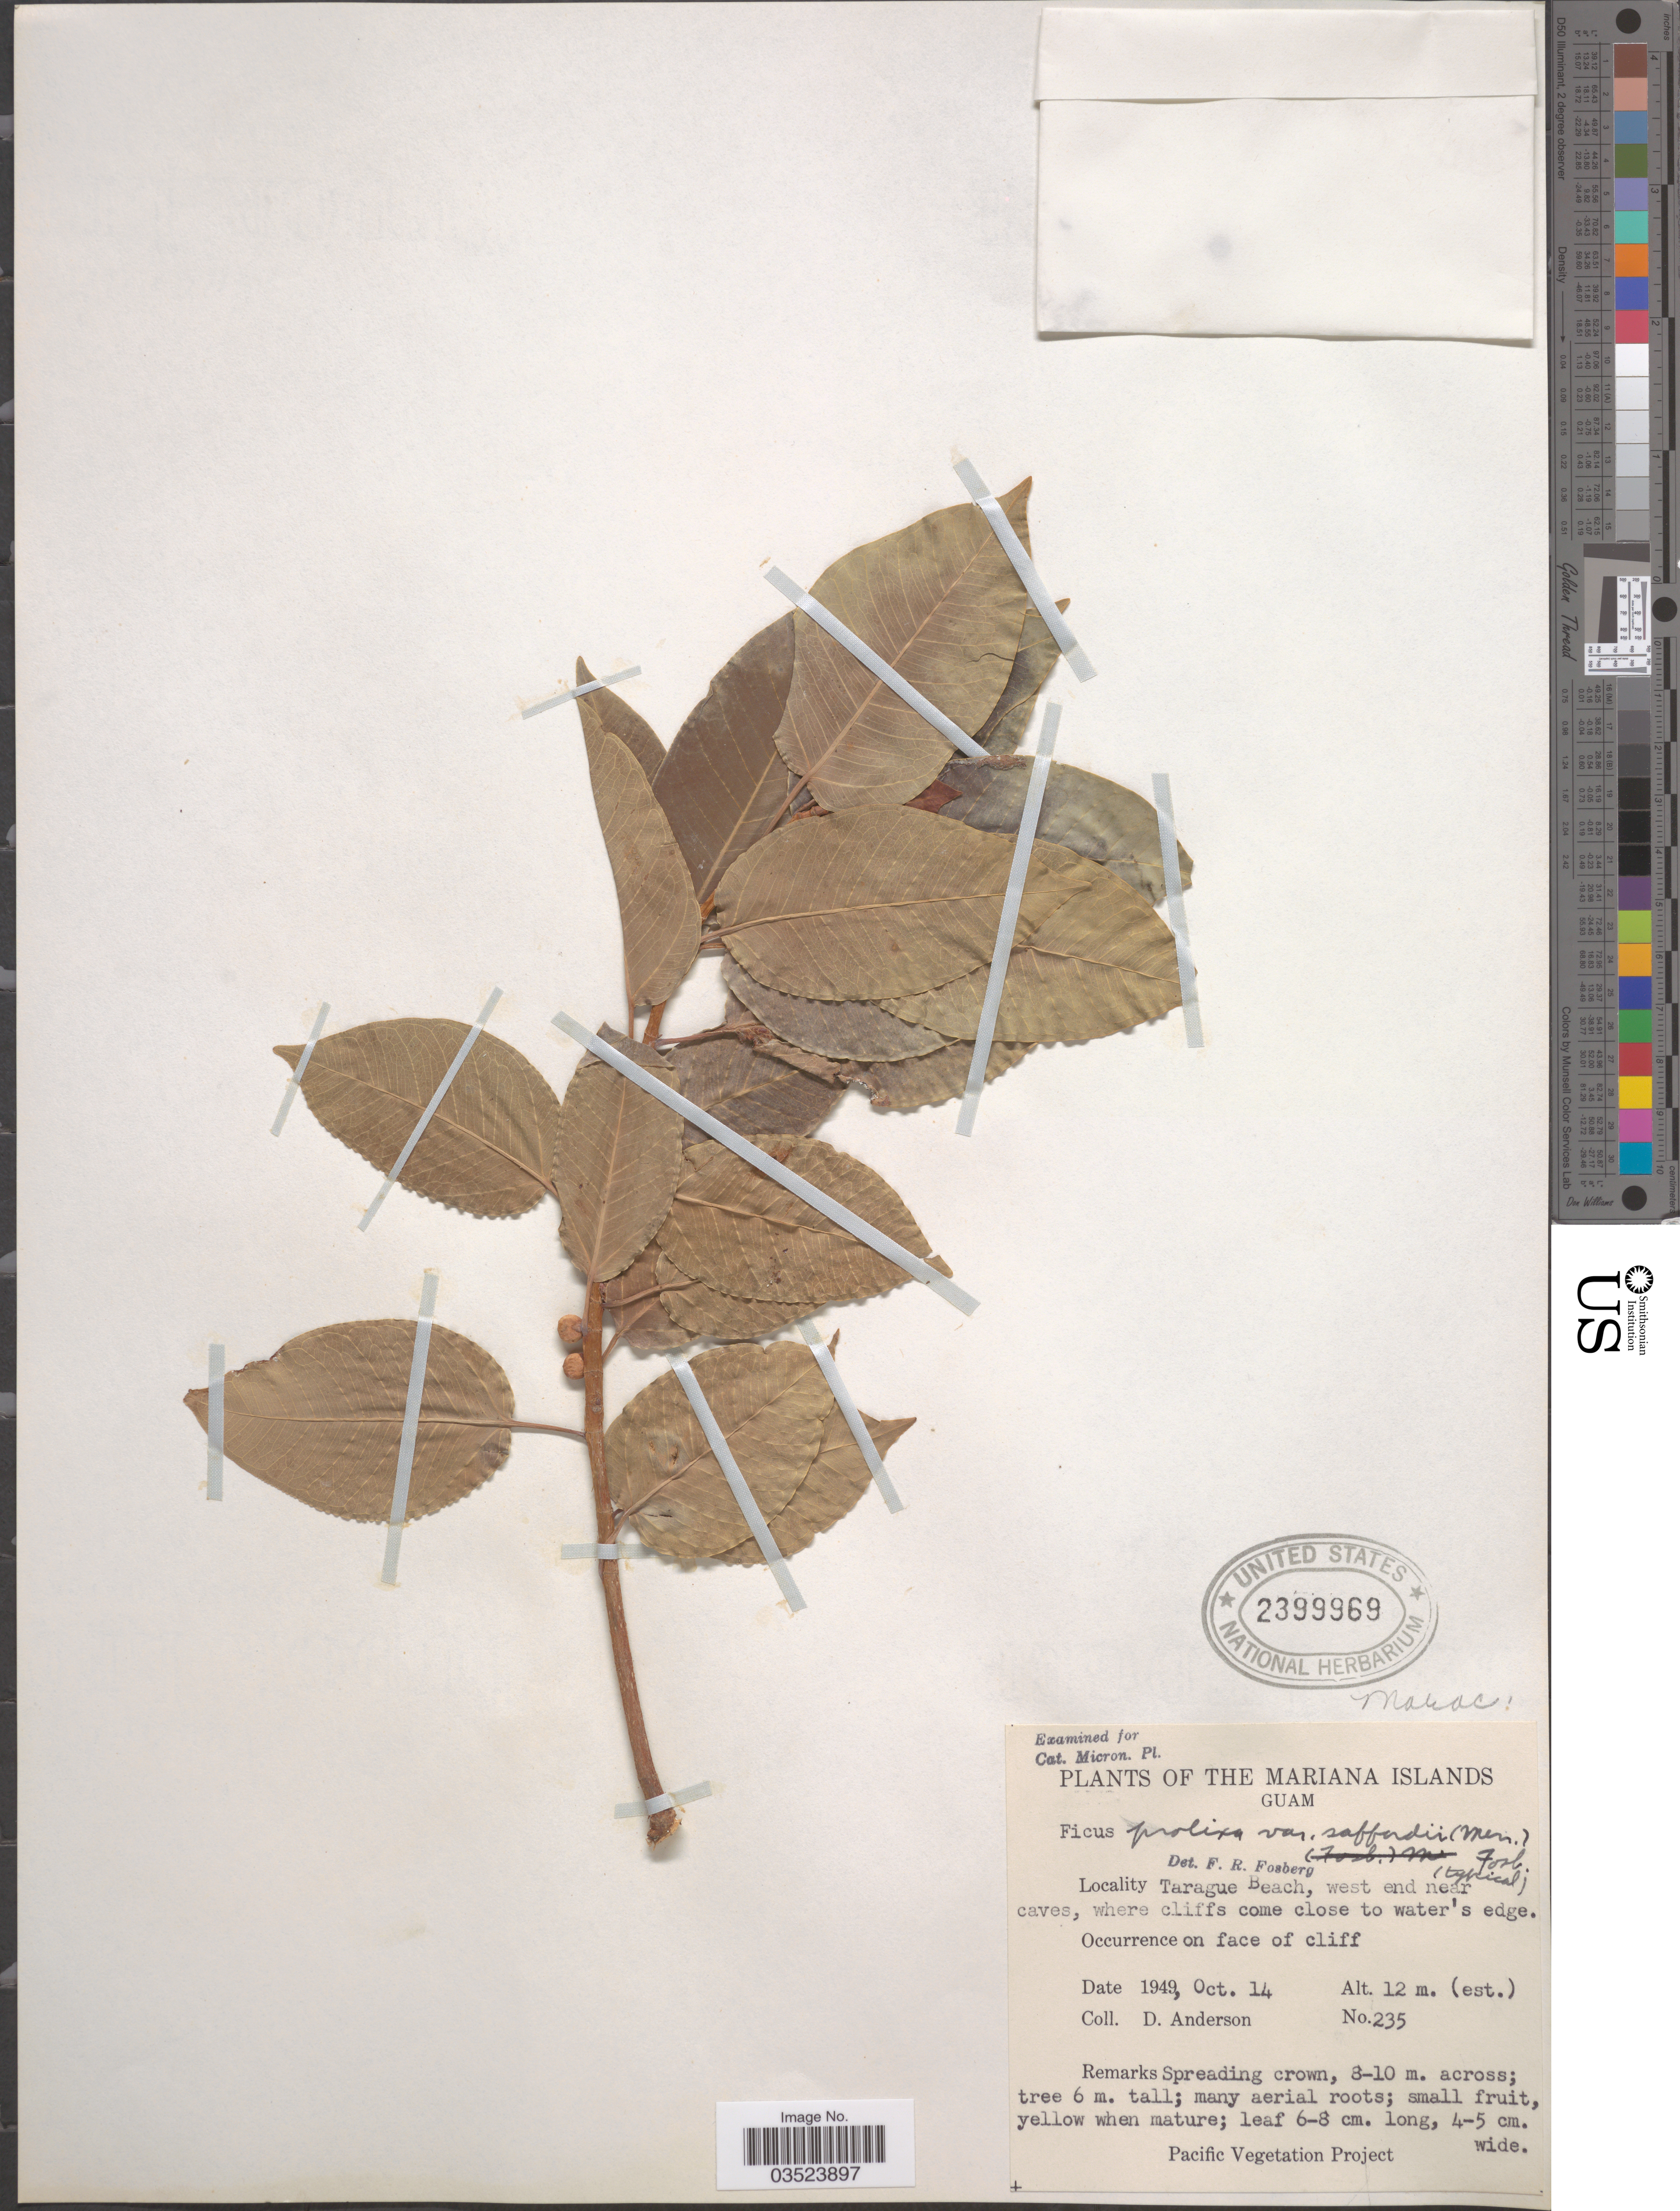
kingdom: Plantae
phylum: Tracheophyta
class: Magnoliopsida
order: Rosales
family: Moraceae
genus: Ficus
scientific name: Ficus microcarpa var. saffordii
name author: (Merr.) Corner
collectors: D. Anderson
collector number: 235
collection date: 1949-10-14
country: Guam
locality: The Mariana Islands. Tarague Beach, west end near caves, where cliffs come close to water's edge.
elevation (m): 12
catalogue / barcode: US 2399969